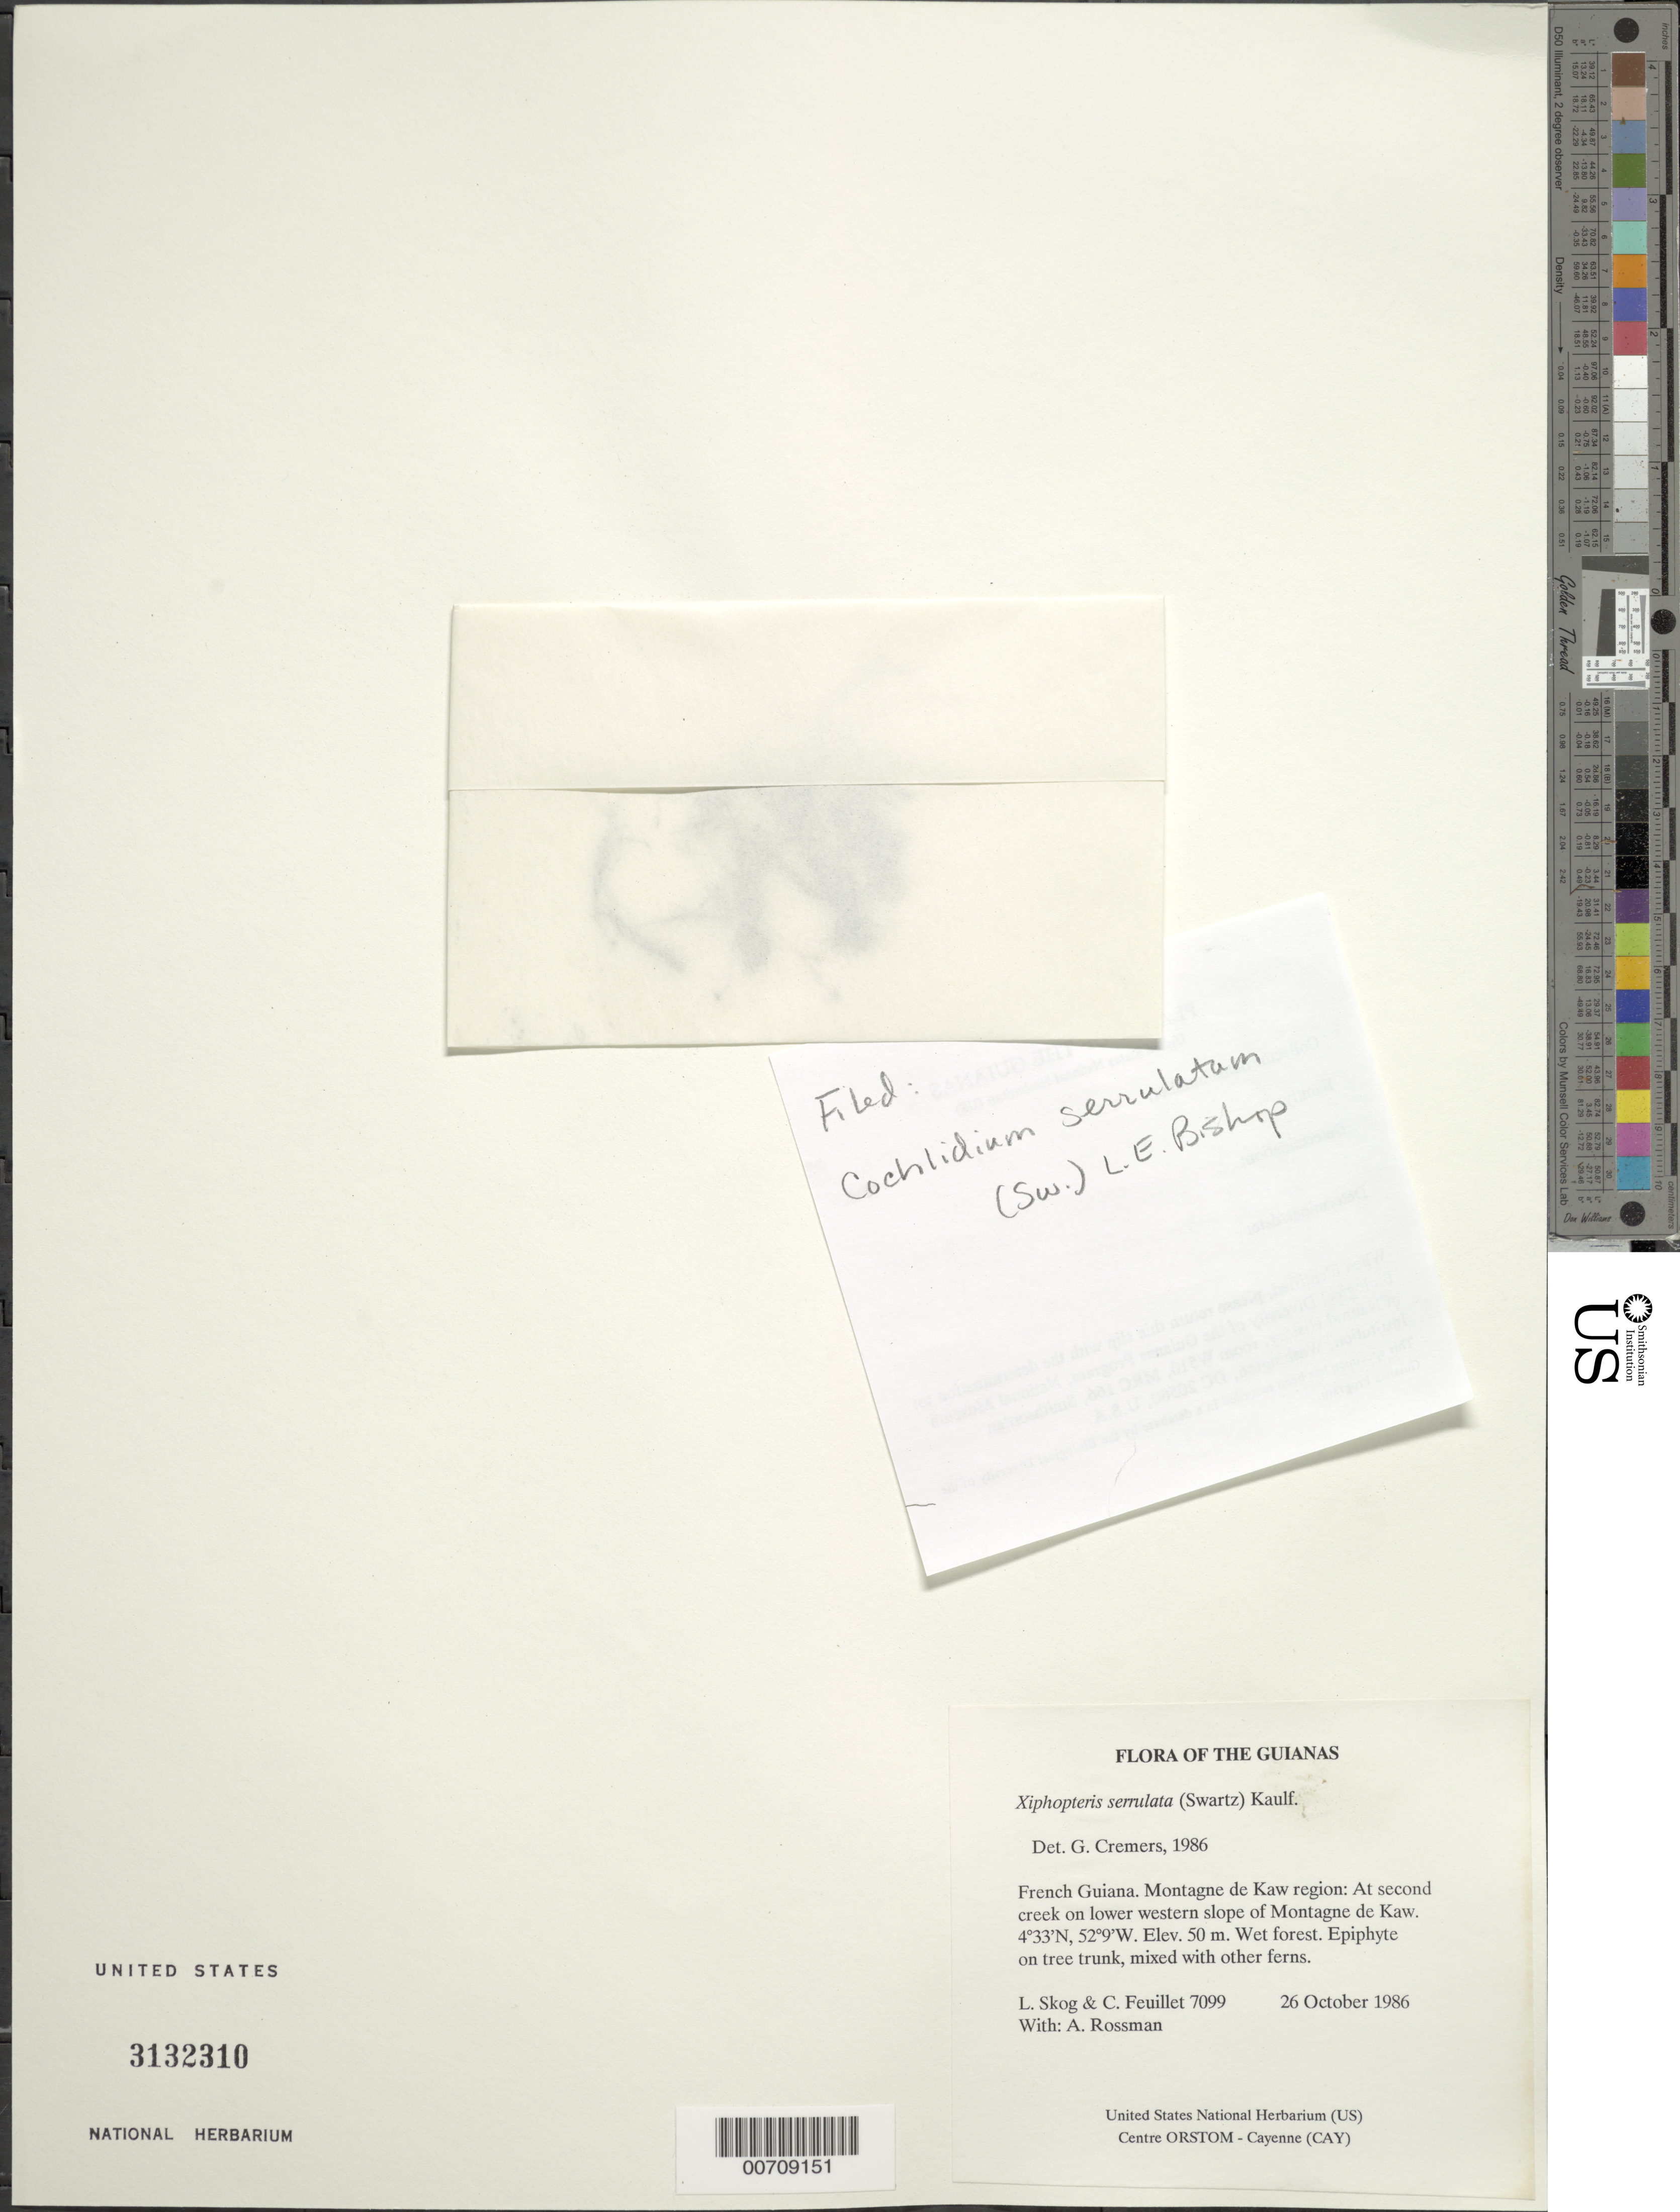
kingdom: Plantae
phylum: Tracheophyta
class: Polypodiopsida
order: Polypodiales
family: Polypodiaceae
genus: Cochlidium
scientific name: Cochlidium serrulatum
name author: (Sw.) L.E. Bishop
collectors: L. E. Skog, C. Feuillet & A. Rossman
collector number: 7099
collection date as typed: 26 October 1986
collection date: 1986-10-26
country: French Guiana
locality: Montagne de Kaw. At second creek on lower western slope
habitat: Wet forest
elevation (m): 50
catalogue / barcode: US 3132310